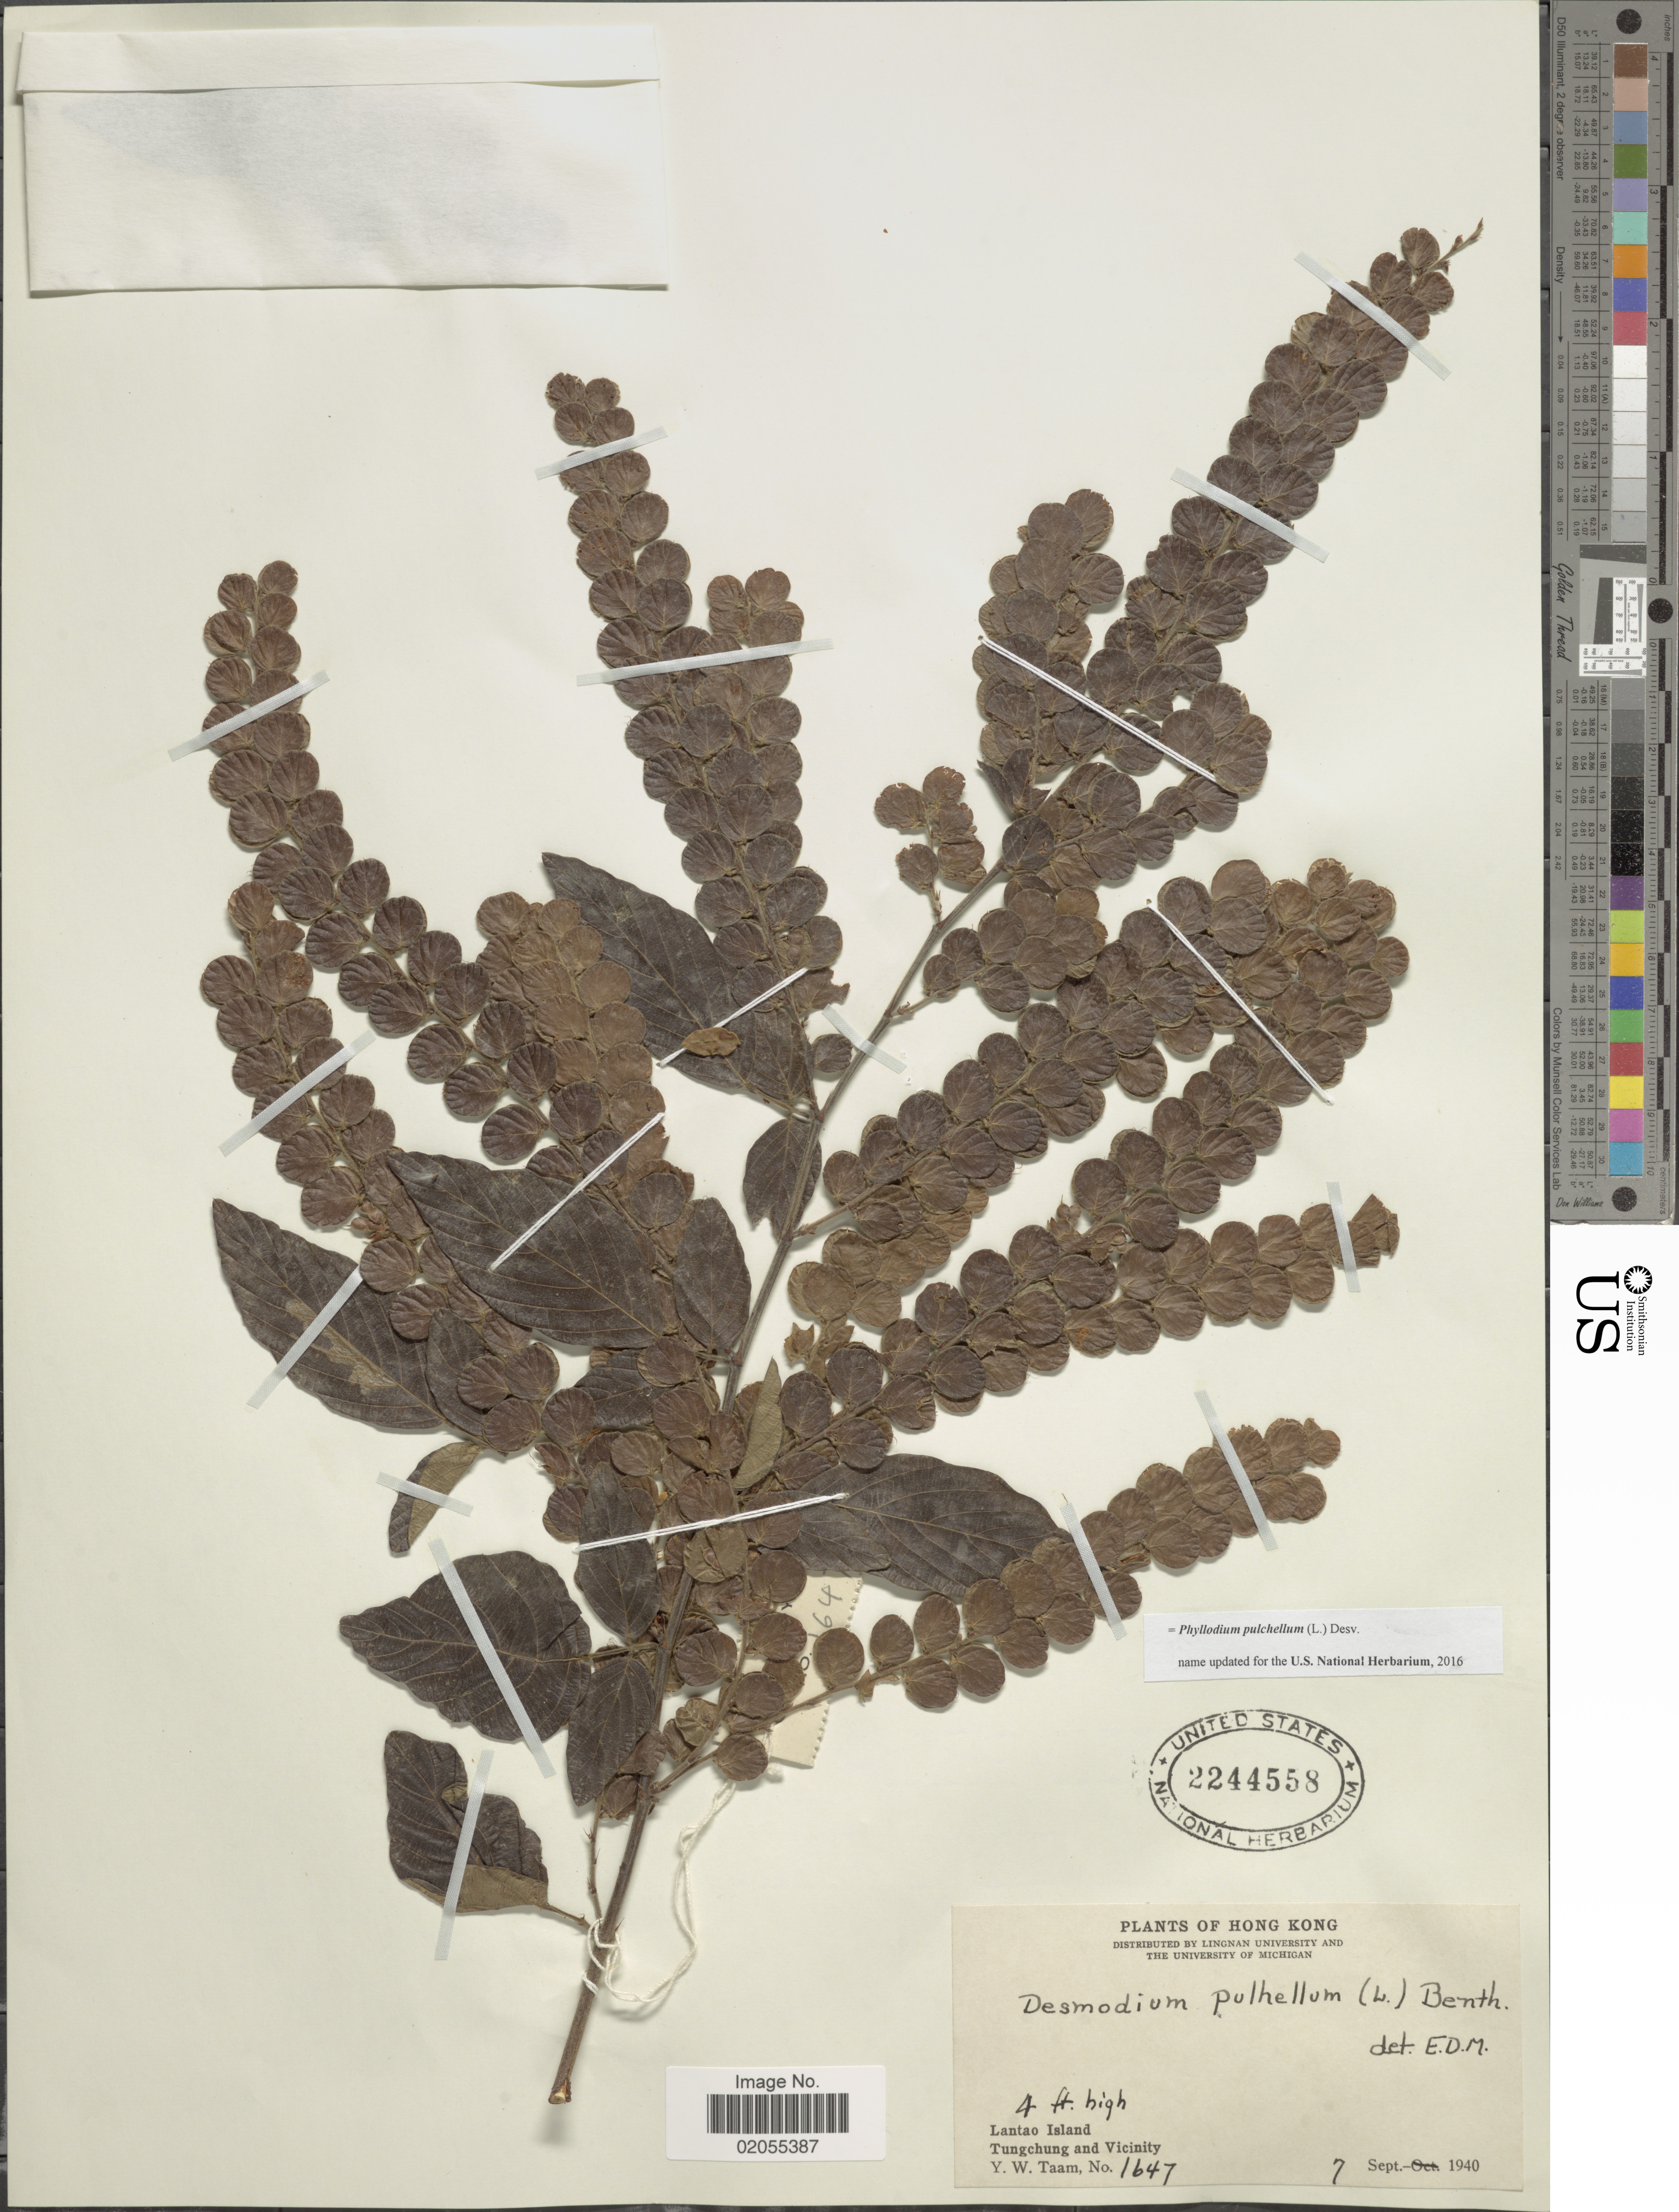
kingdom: Plantae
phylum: Tracheophyta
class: Magnoliopsida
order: Fabales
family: Fabaceae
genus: Phyllodium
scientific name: Phyllodium pulchellum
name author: (L.) Desv.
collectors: Y. W. Taam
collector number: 1647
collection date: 1940-09-07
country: China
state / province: Hong Kong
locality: Lantao Island, Tungchung and Vicinity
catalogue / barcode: US 2244558